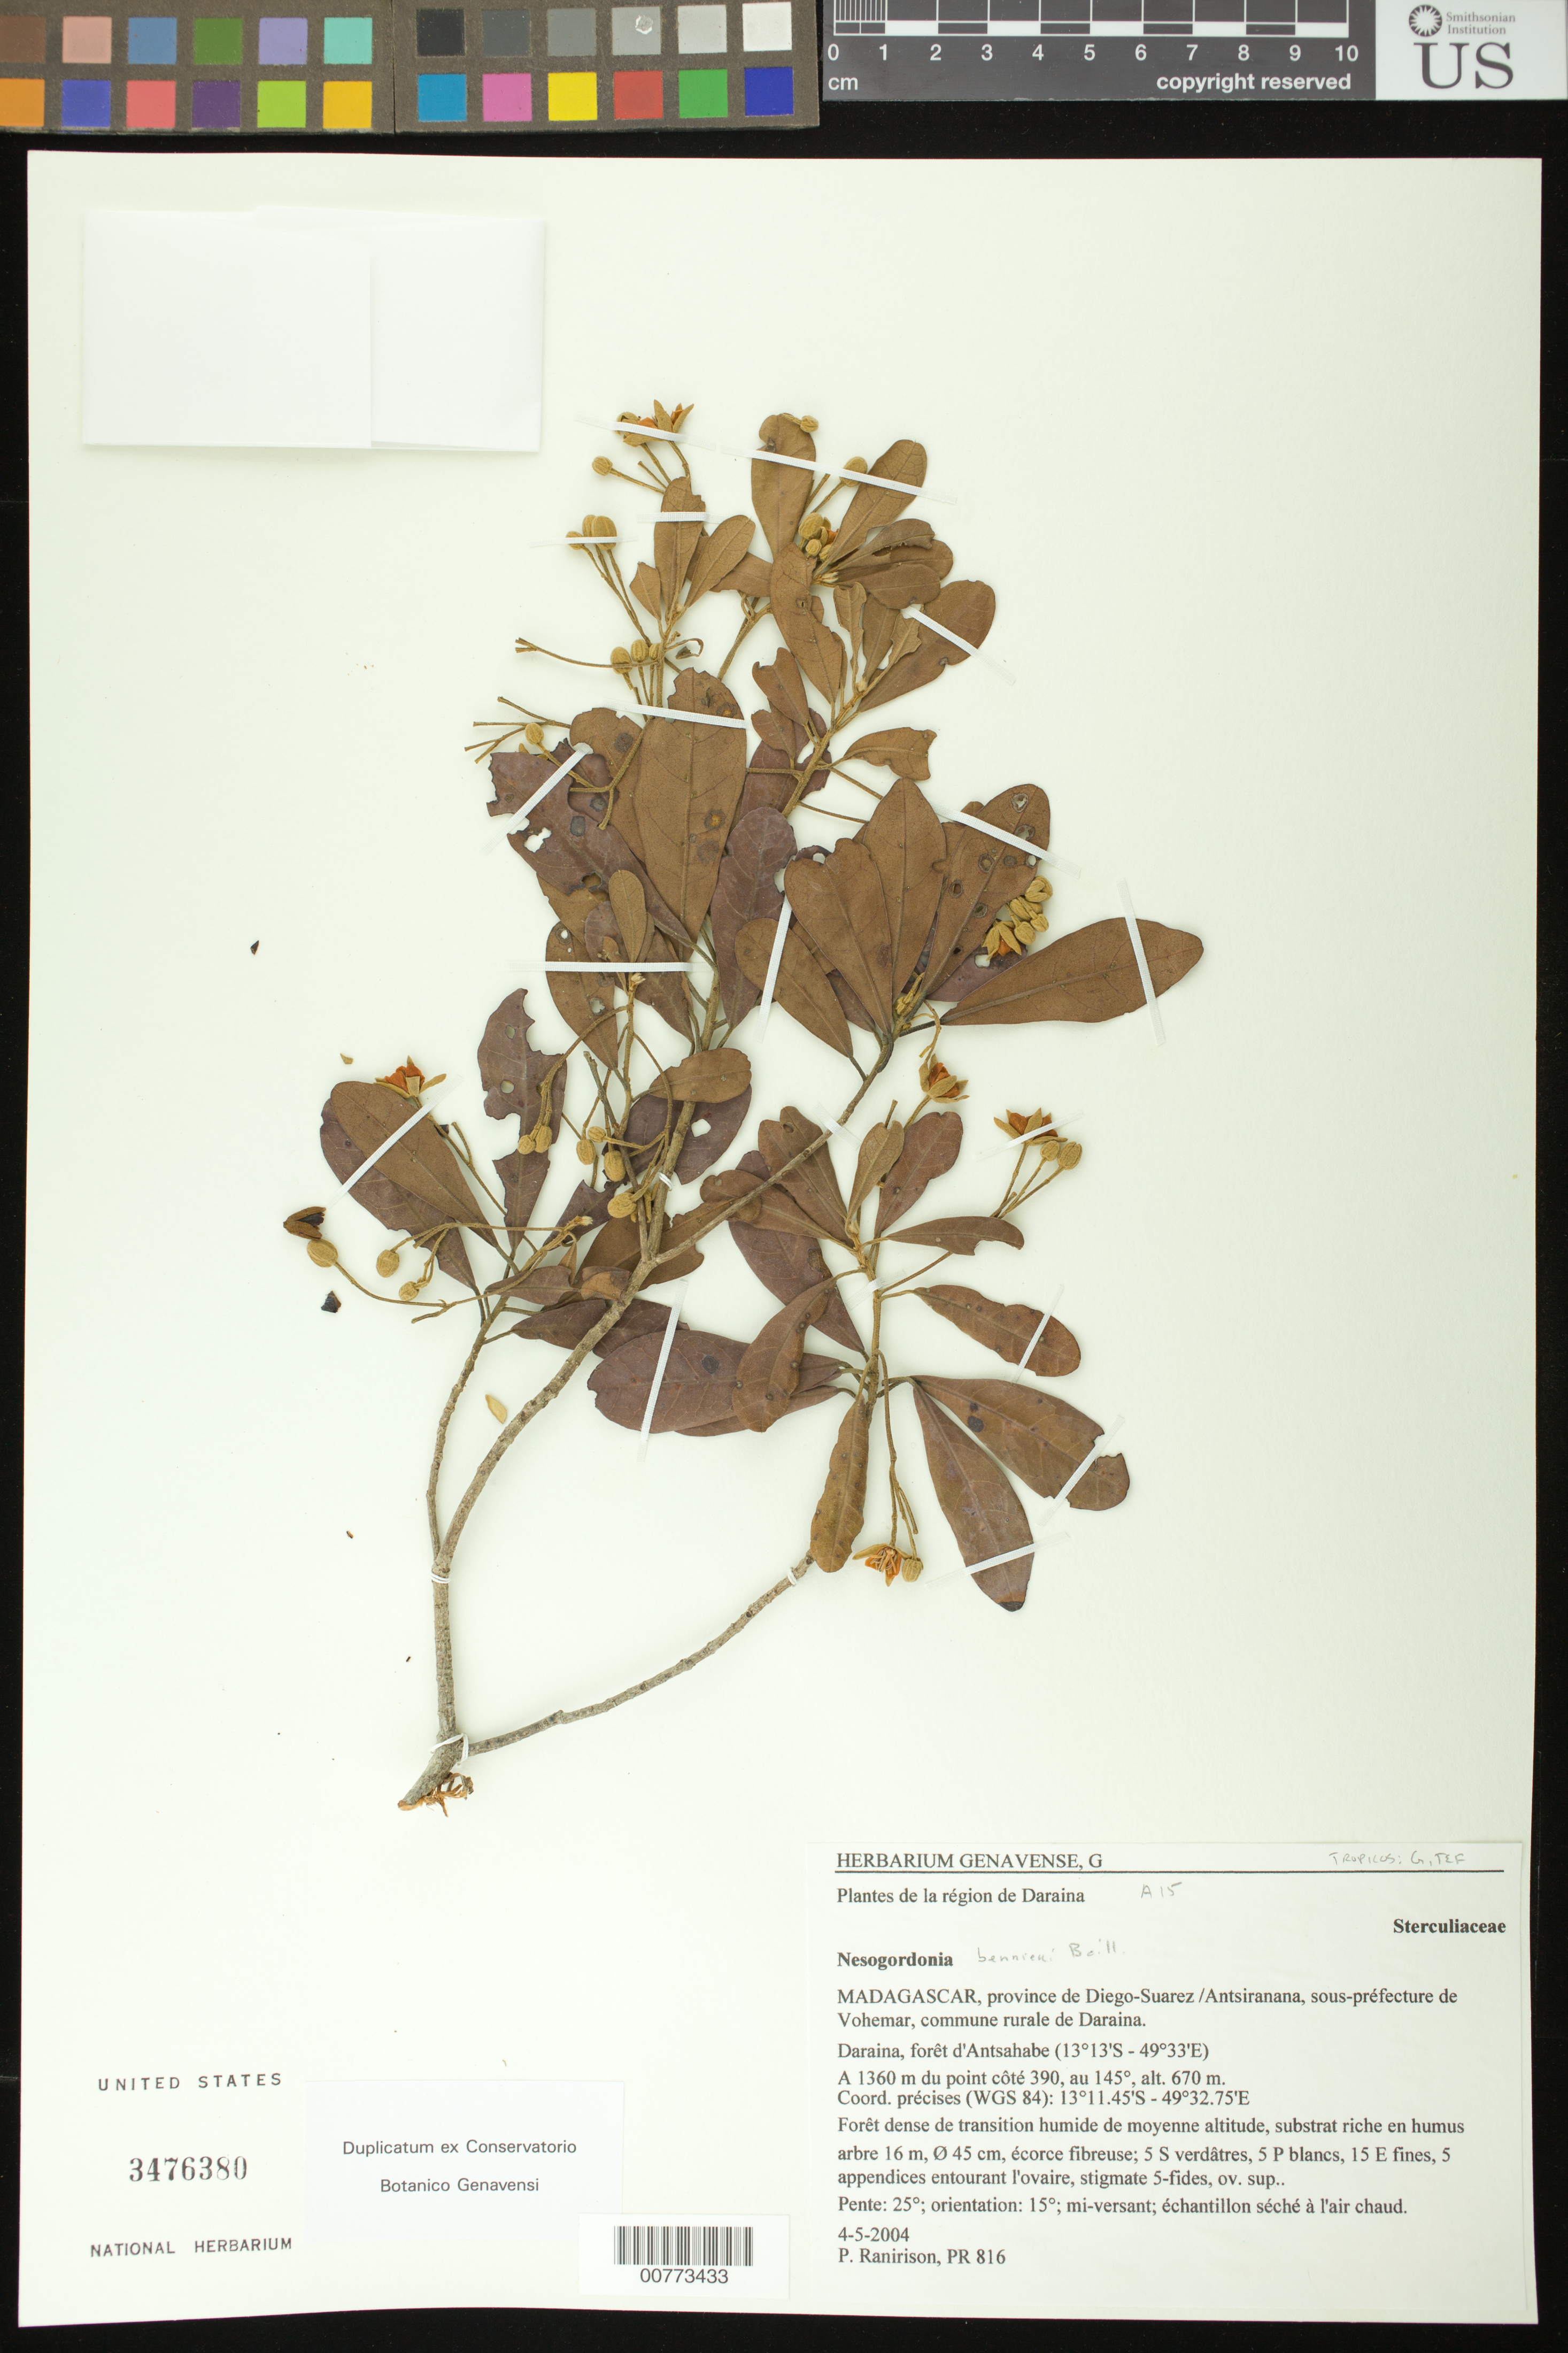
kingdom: Plantae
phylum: Tracheophyta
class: Magnoliopsida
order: Malvales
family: Malvaceae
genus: Nesogordonia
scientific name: Nesogordonia bernieri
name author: Baill.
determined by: Dorr, Laurence J., Curator (BOT), Smithsonian Institution - National Museum of Natural History (UNITED STATES)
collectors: P. Ranirison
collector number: PR 816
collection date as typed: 05 May 2004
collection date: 2004-05-05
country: Madagascar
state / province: Sava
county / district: Vohémar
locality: Sous-préfecture de Vohemar, commune rurale de Daraina. A 1360 m du point côté 390, au 145 degrees.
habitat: Forêt dense de transition humide de moyenne altitude, substrat riche en humus.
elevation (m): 670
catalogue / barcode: US 3476380